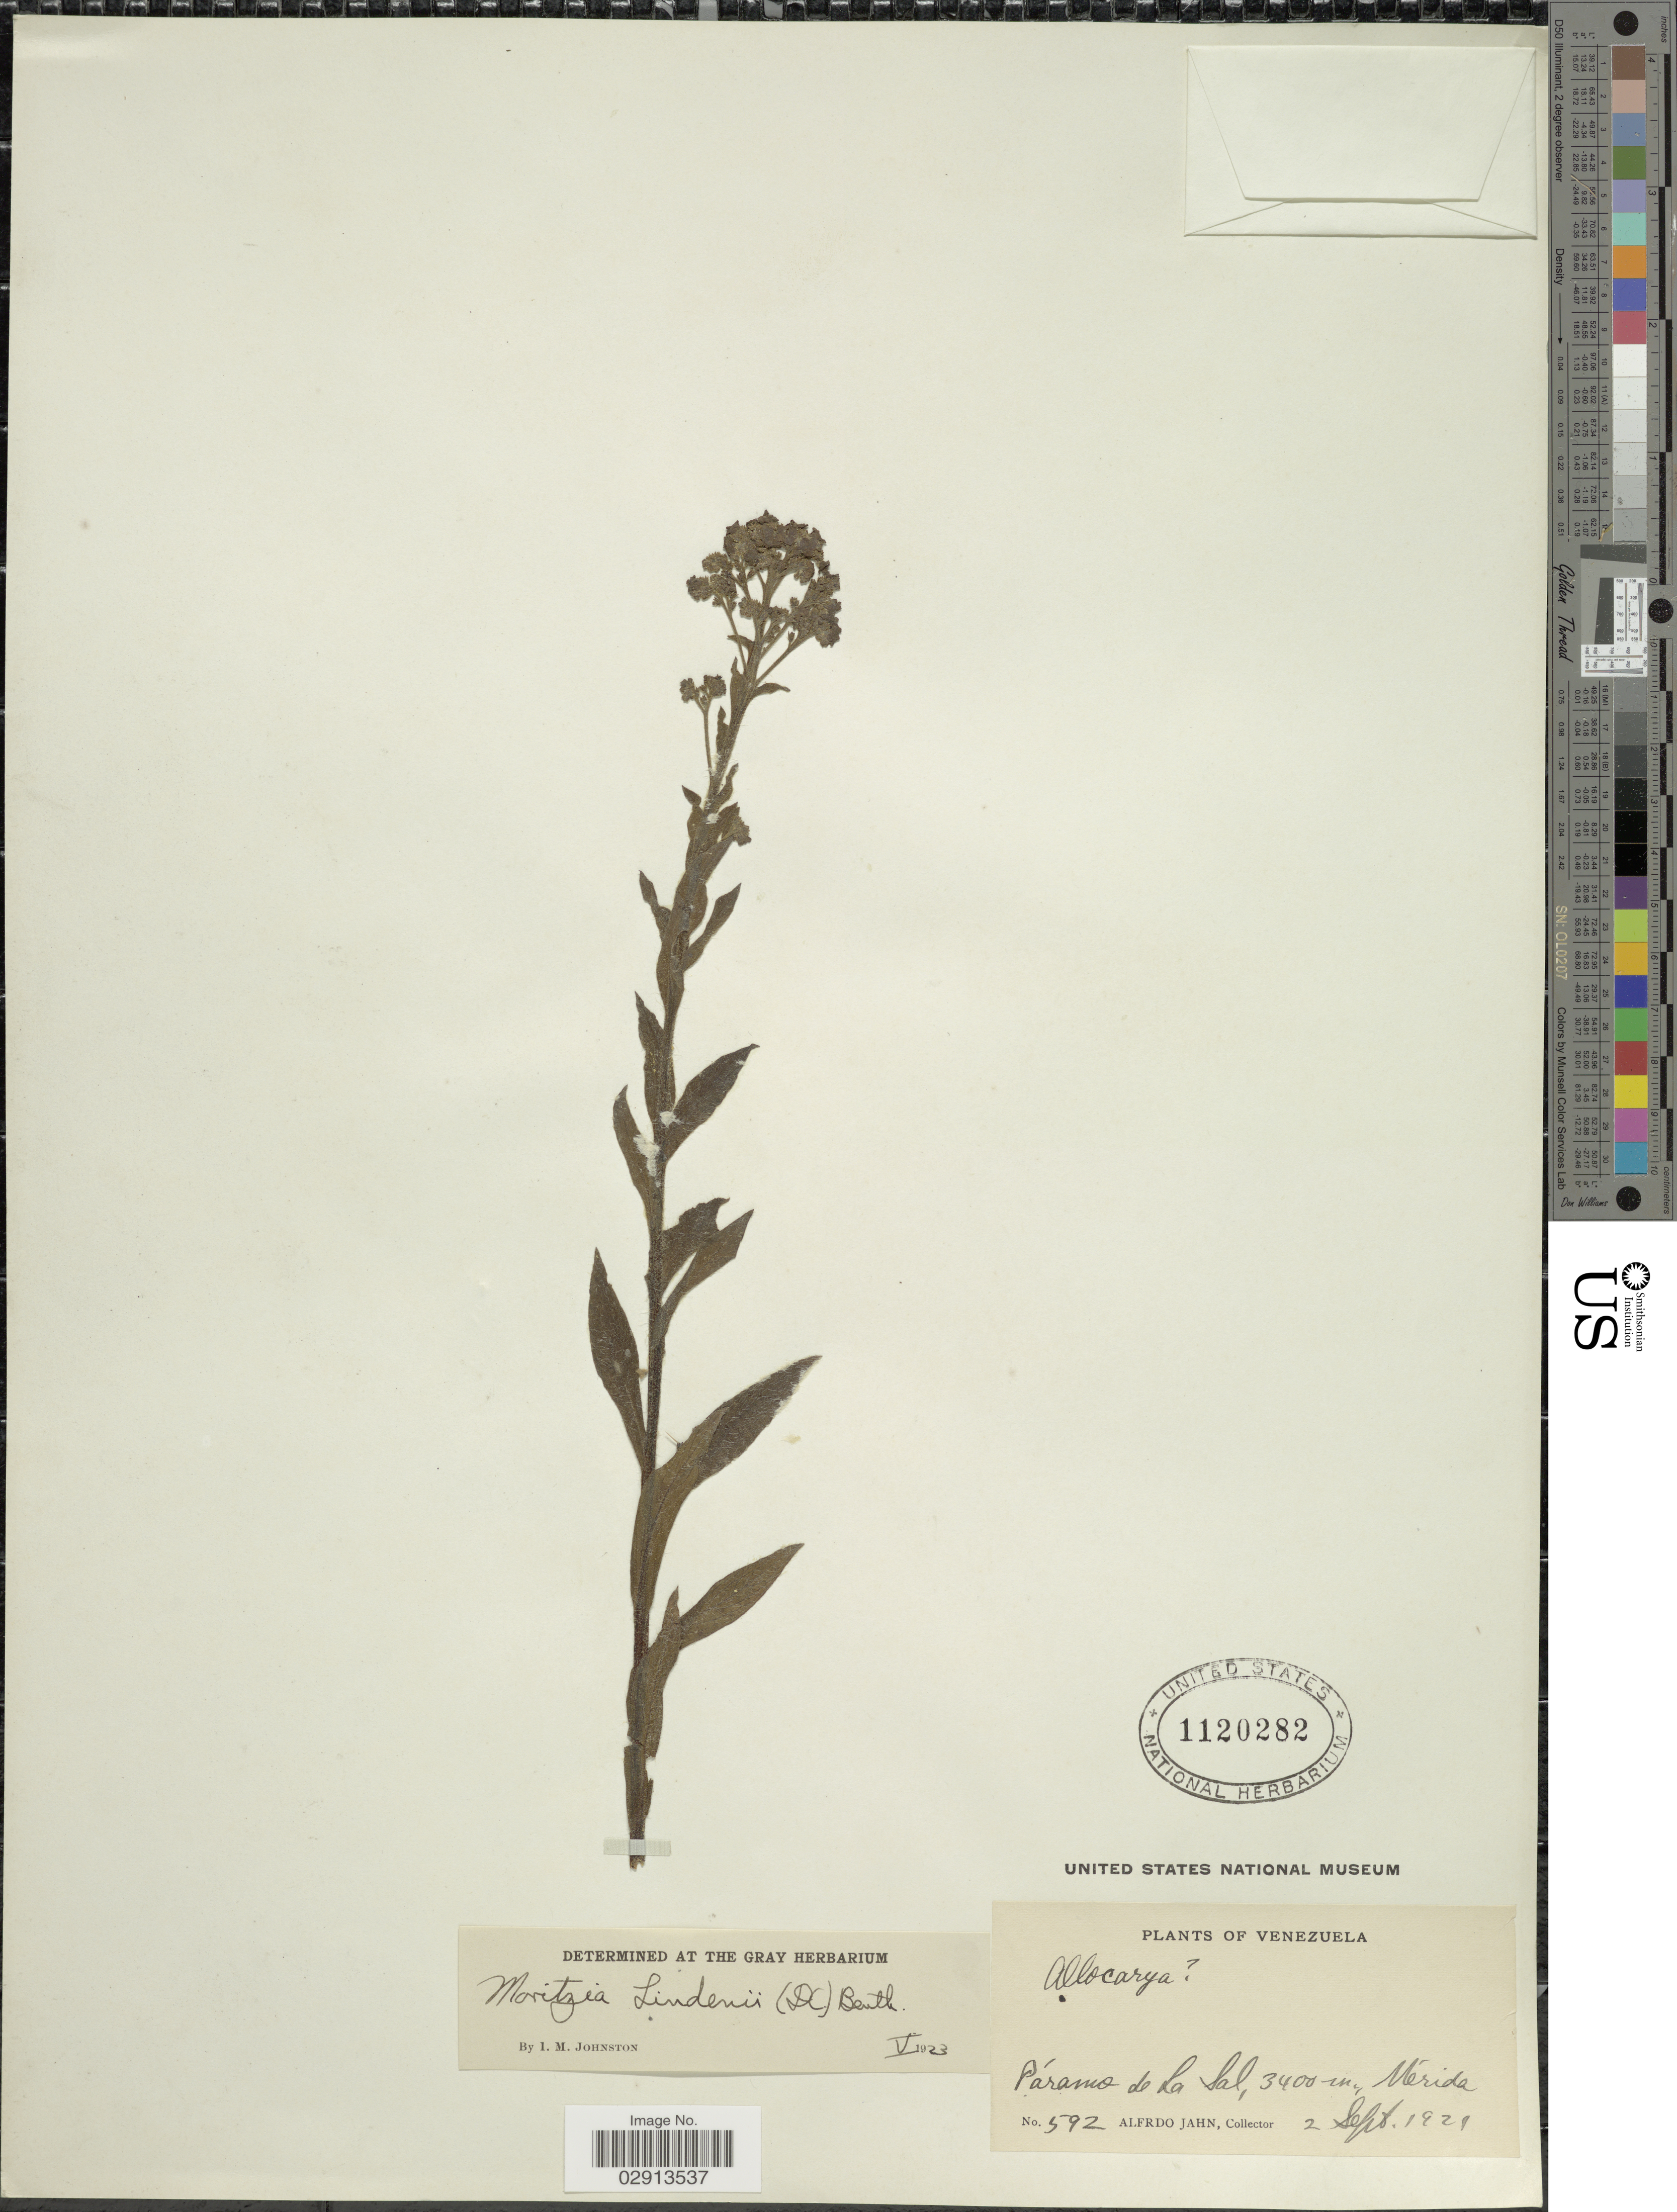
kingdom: Plantae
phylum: Tracheophyta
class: Magnoliopsida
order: Boraginales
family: Boraginaceae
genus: Moritzia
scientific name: Moritzia lindenii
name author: (DC.) Benth.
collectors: A. Jahn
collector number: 592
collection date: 1921-09-02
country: Venezuela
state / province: Mérida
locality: Páramo de La Sal.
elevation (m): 3400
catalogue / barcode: US 1120282